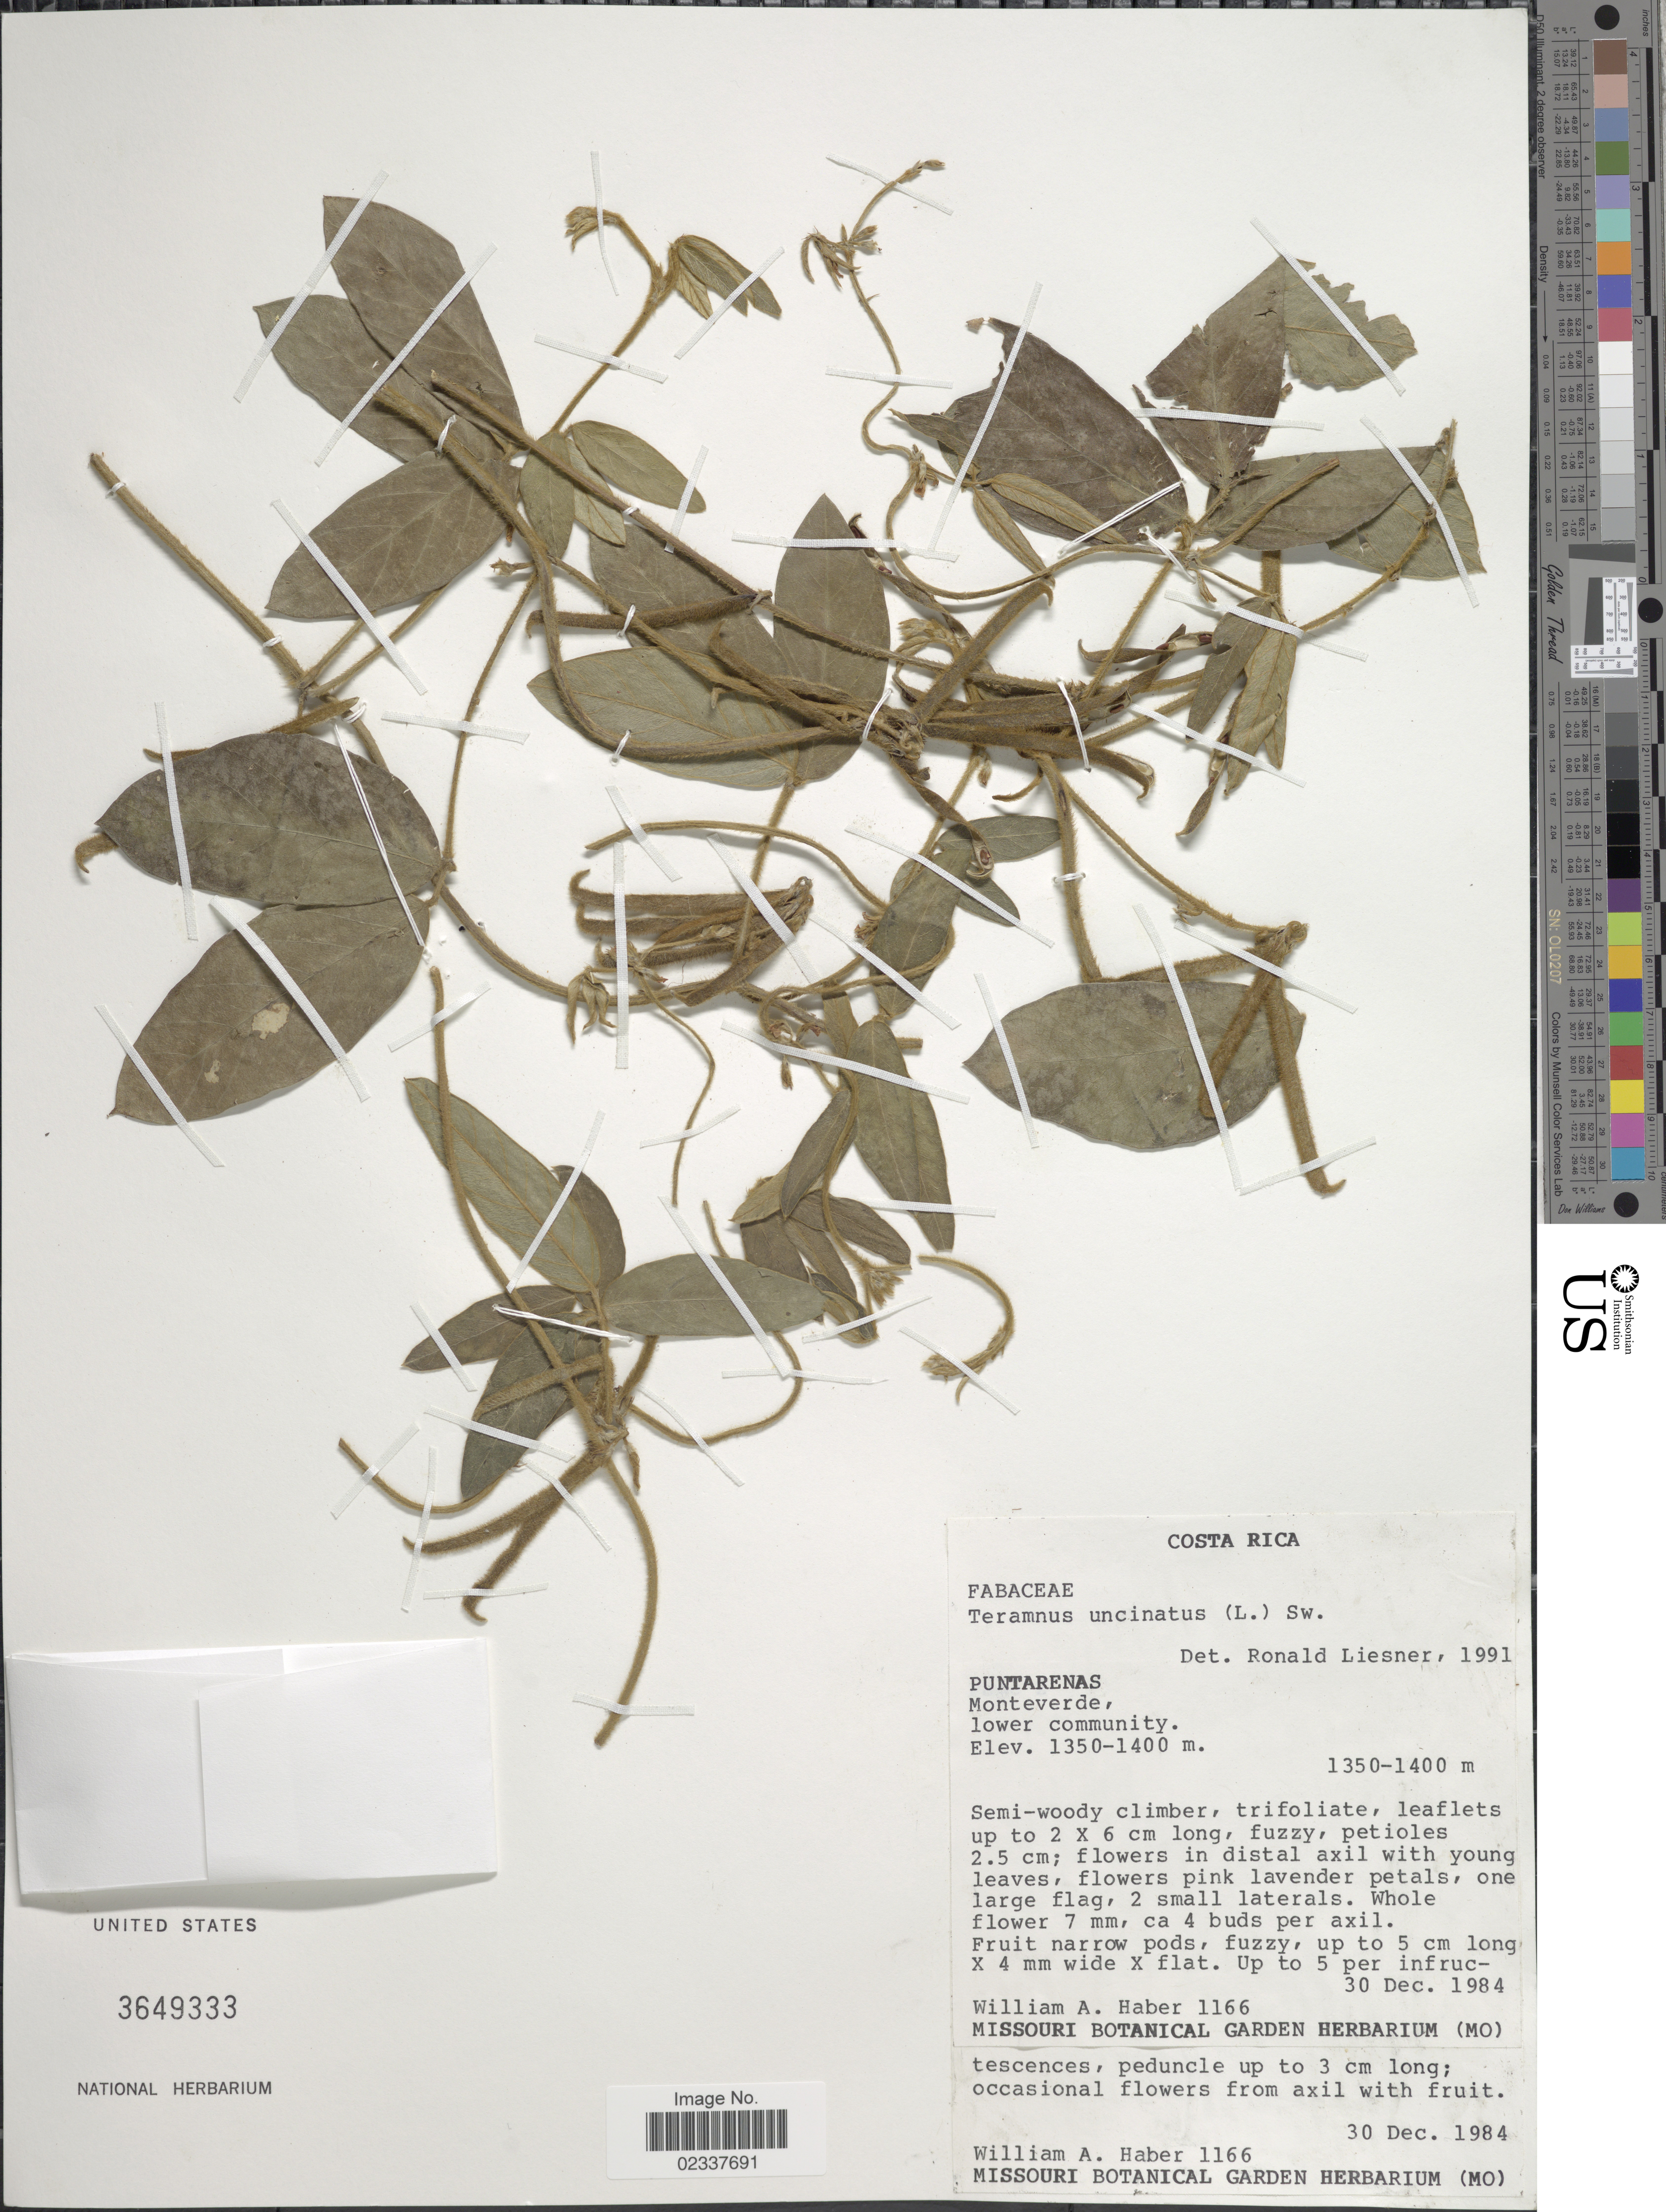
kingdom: Plantae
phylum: Tracheophyta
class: Magnoliopsida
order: Fabales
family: Fabaceae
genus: Teramnus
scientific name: Teramnus uncinatus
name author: (L.) Sw.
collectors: W. A. Haber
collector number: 1166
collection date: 1984-12-30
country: Costa Rica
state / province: Puntarenas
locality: Monteverde, lower community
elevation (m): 1350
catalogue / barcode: US 3649333